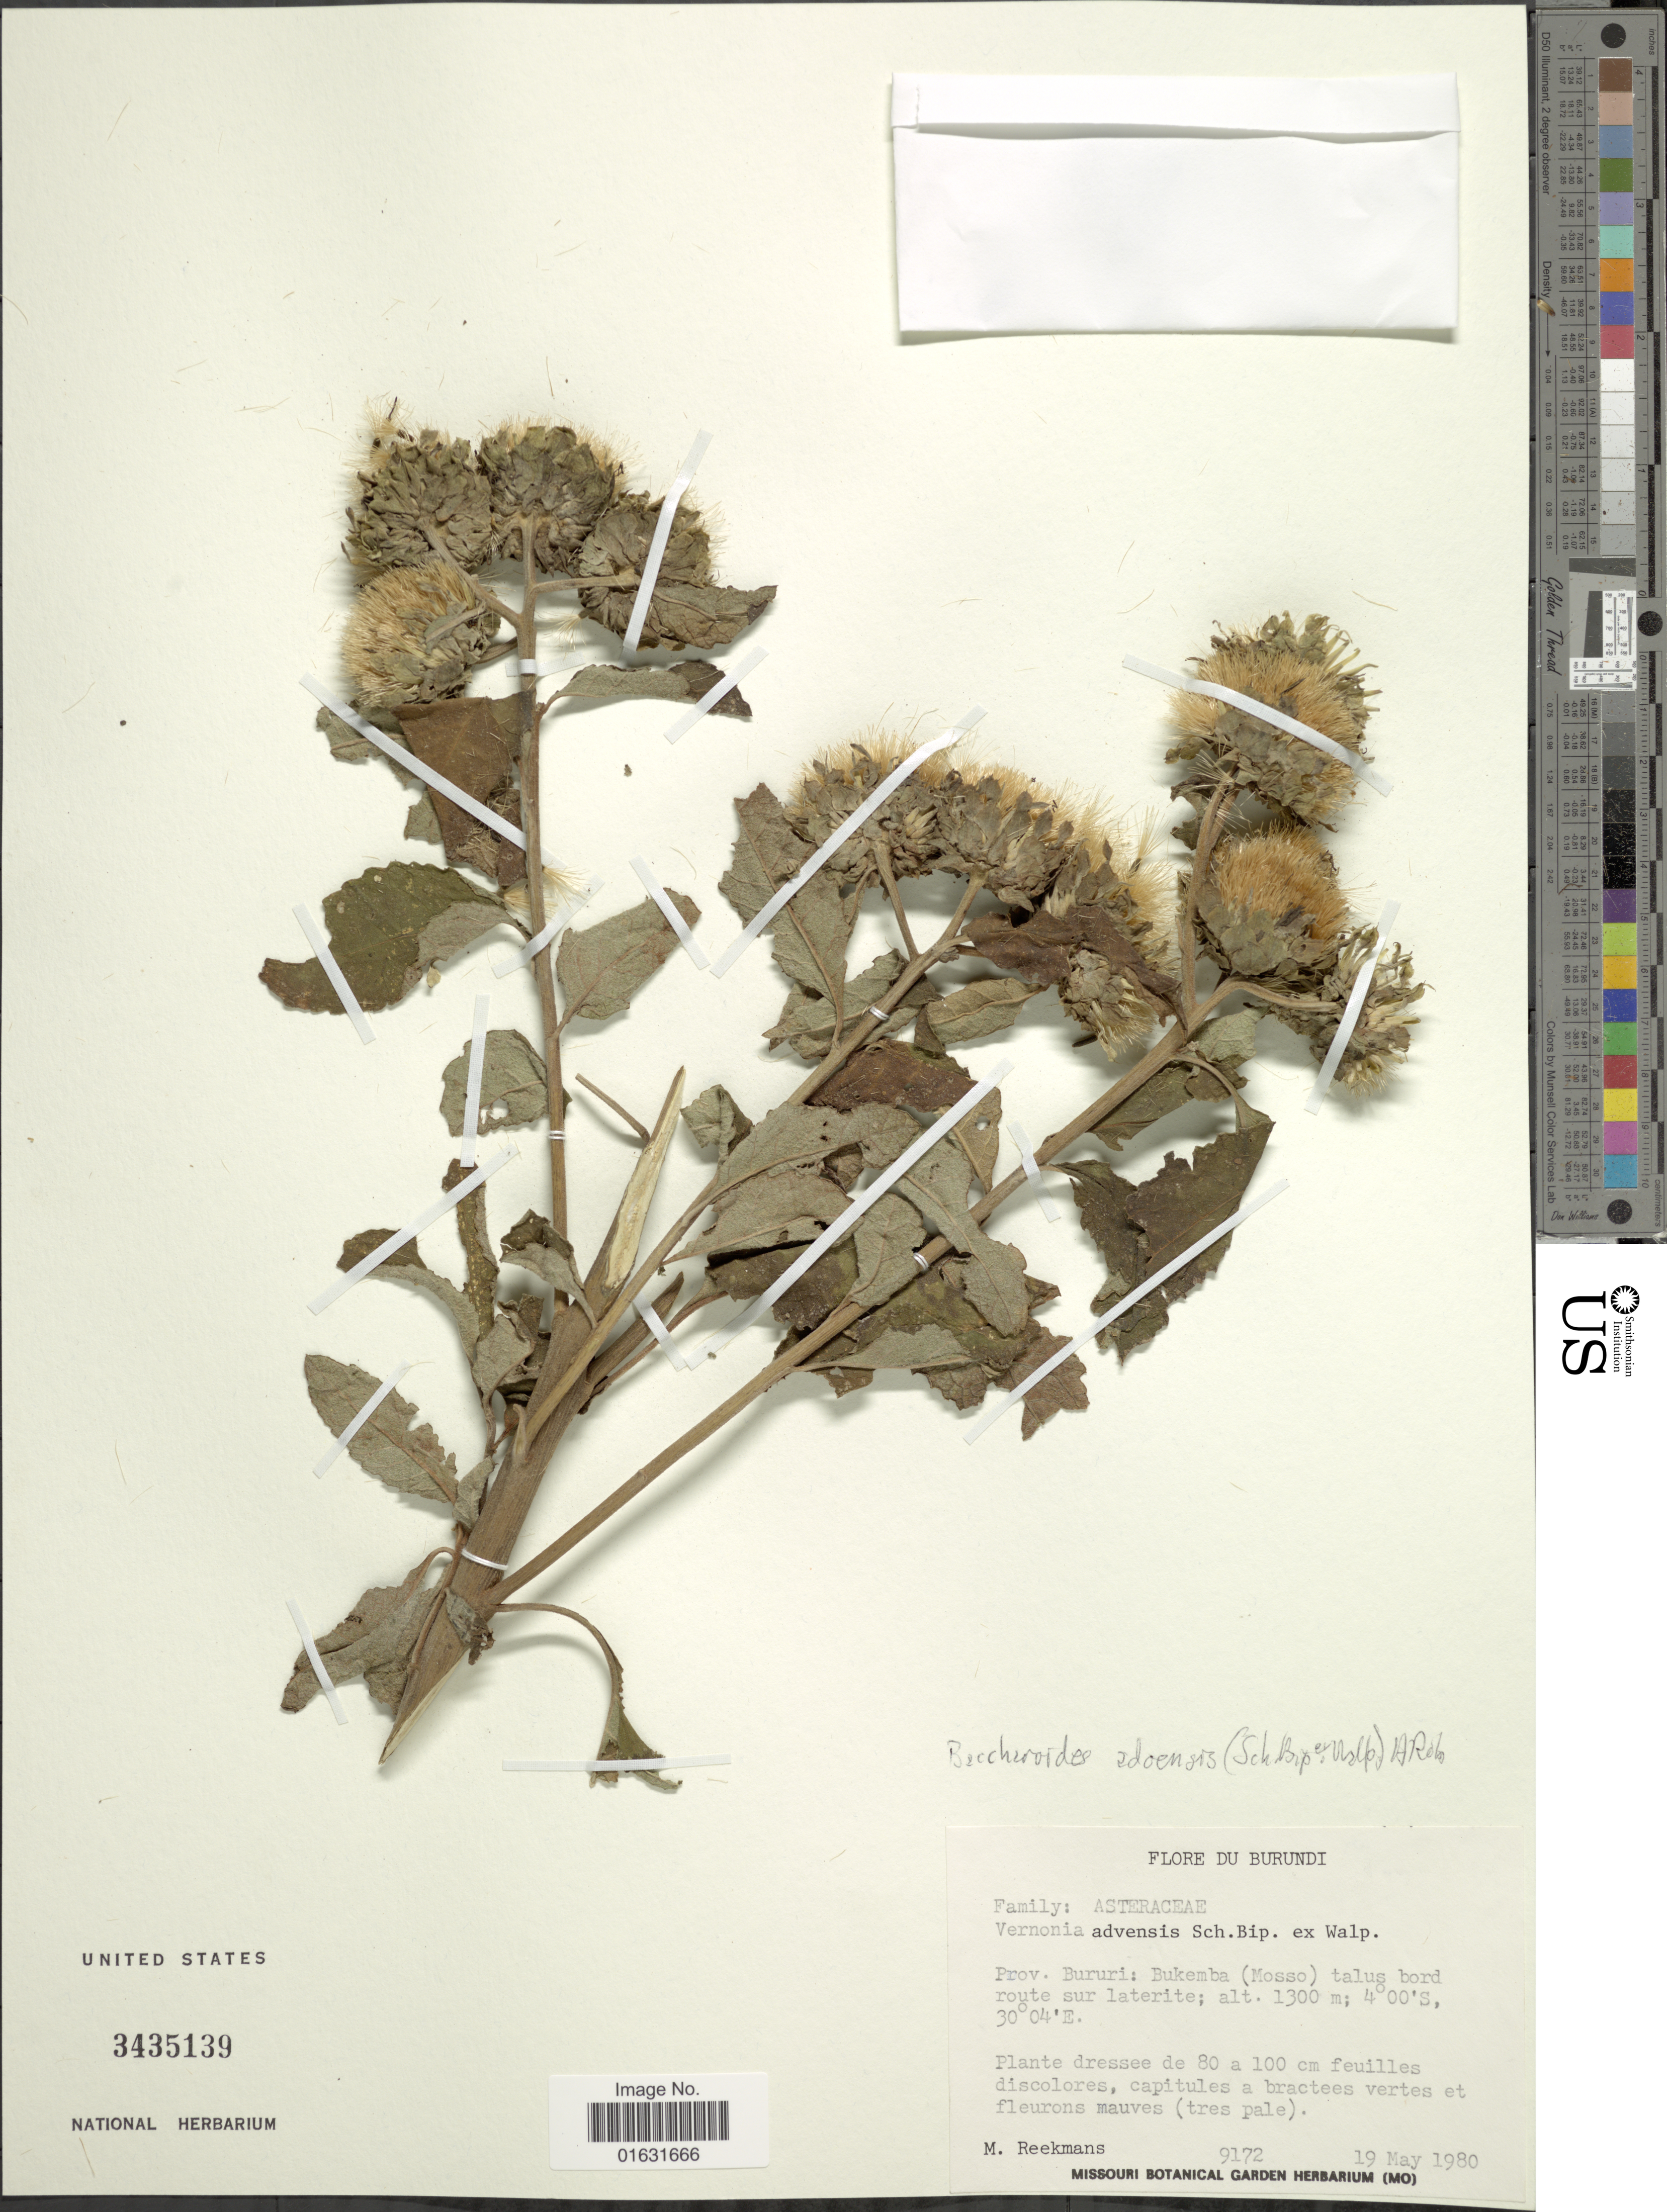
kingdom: Plantae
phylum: Tracheophyta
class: Magnoliopsida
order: Asterales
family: Asteraceae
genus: Baccharoides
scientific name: Baccharoides adoensis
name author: (Sch. Bip. ex Walp.) H. Rob.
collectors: M. Reekmans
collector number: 9172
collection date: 1980-05-19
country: Burundi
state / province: Bururi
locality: Bukemba (Mosso) talus bord route sur laterite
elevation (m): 1300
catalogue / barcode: US 3435139